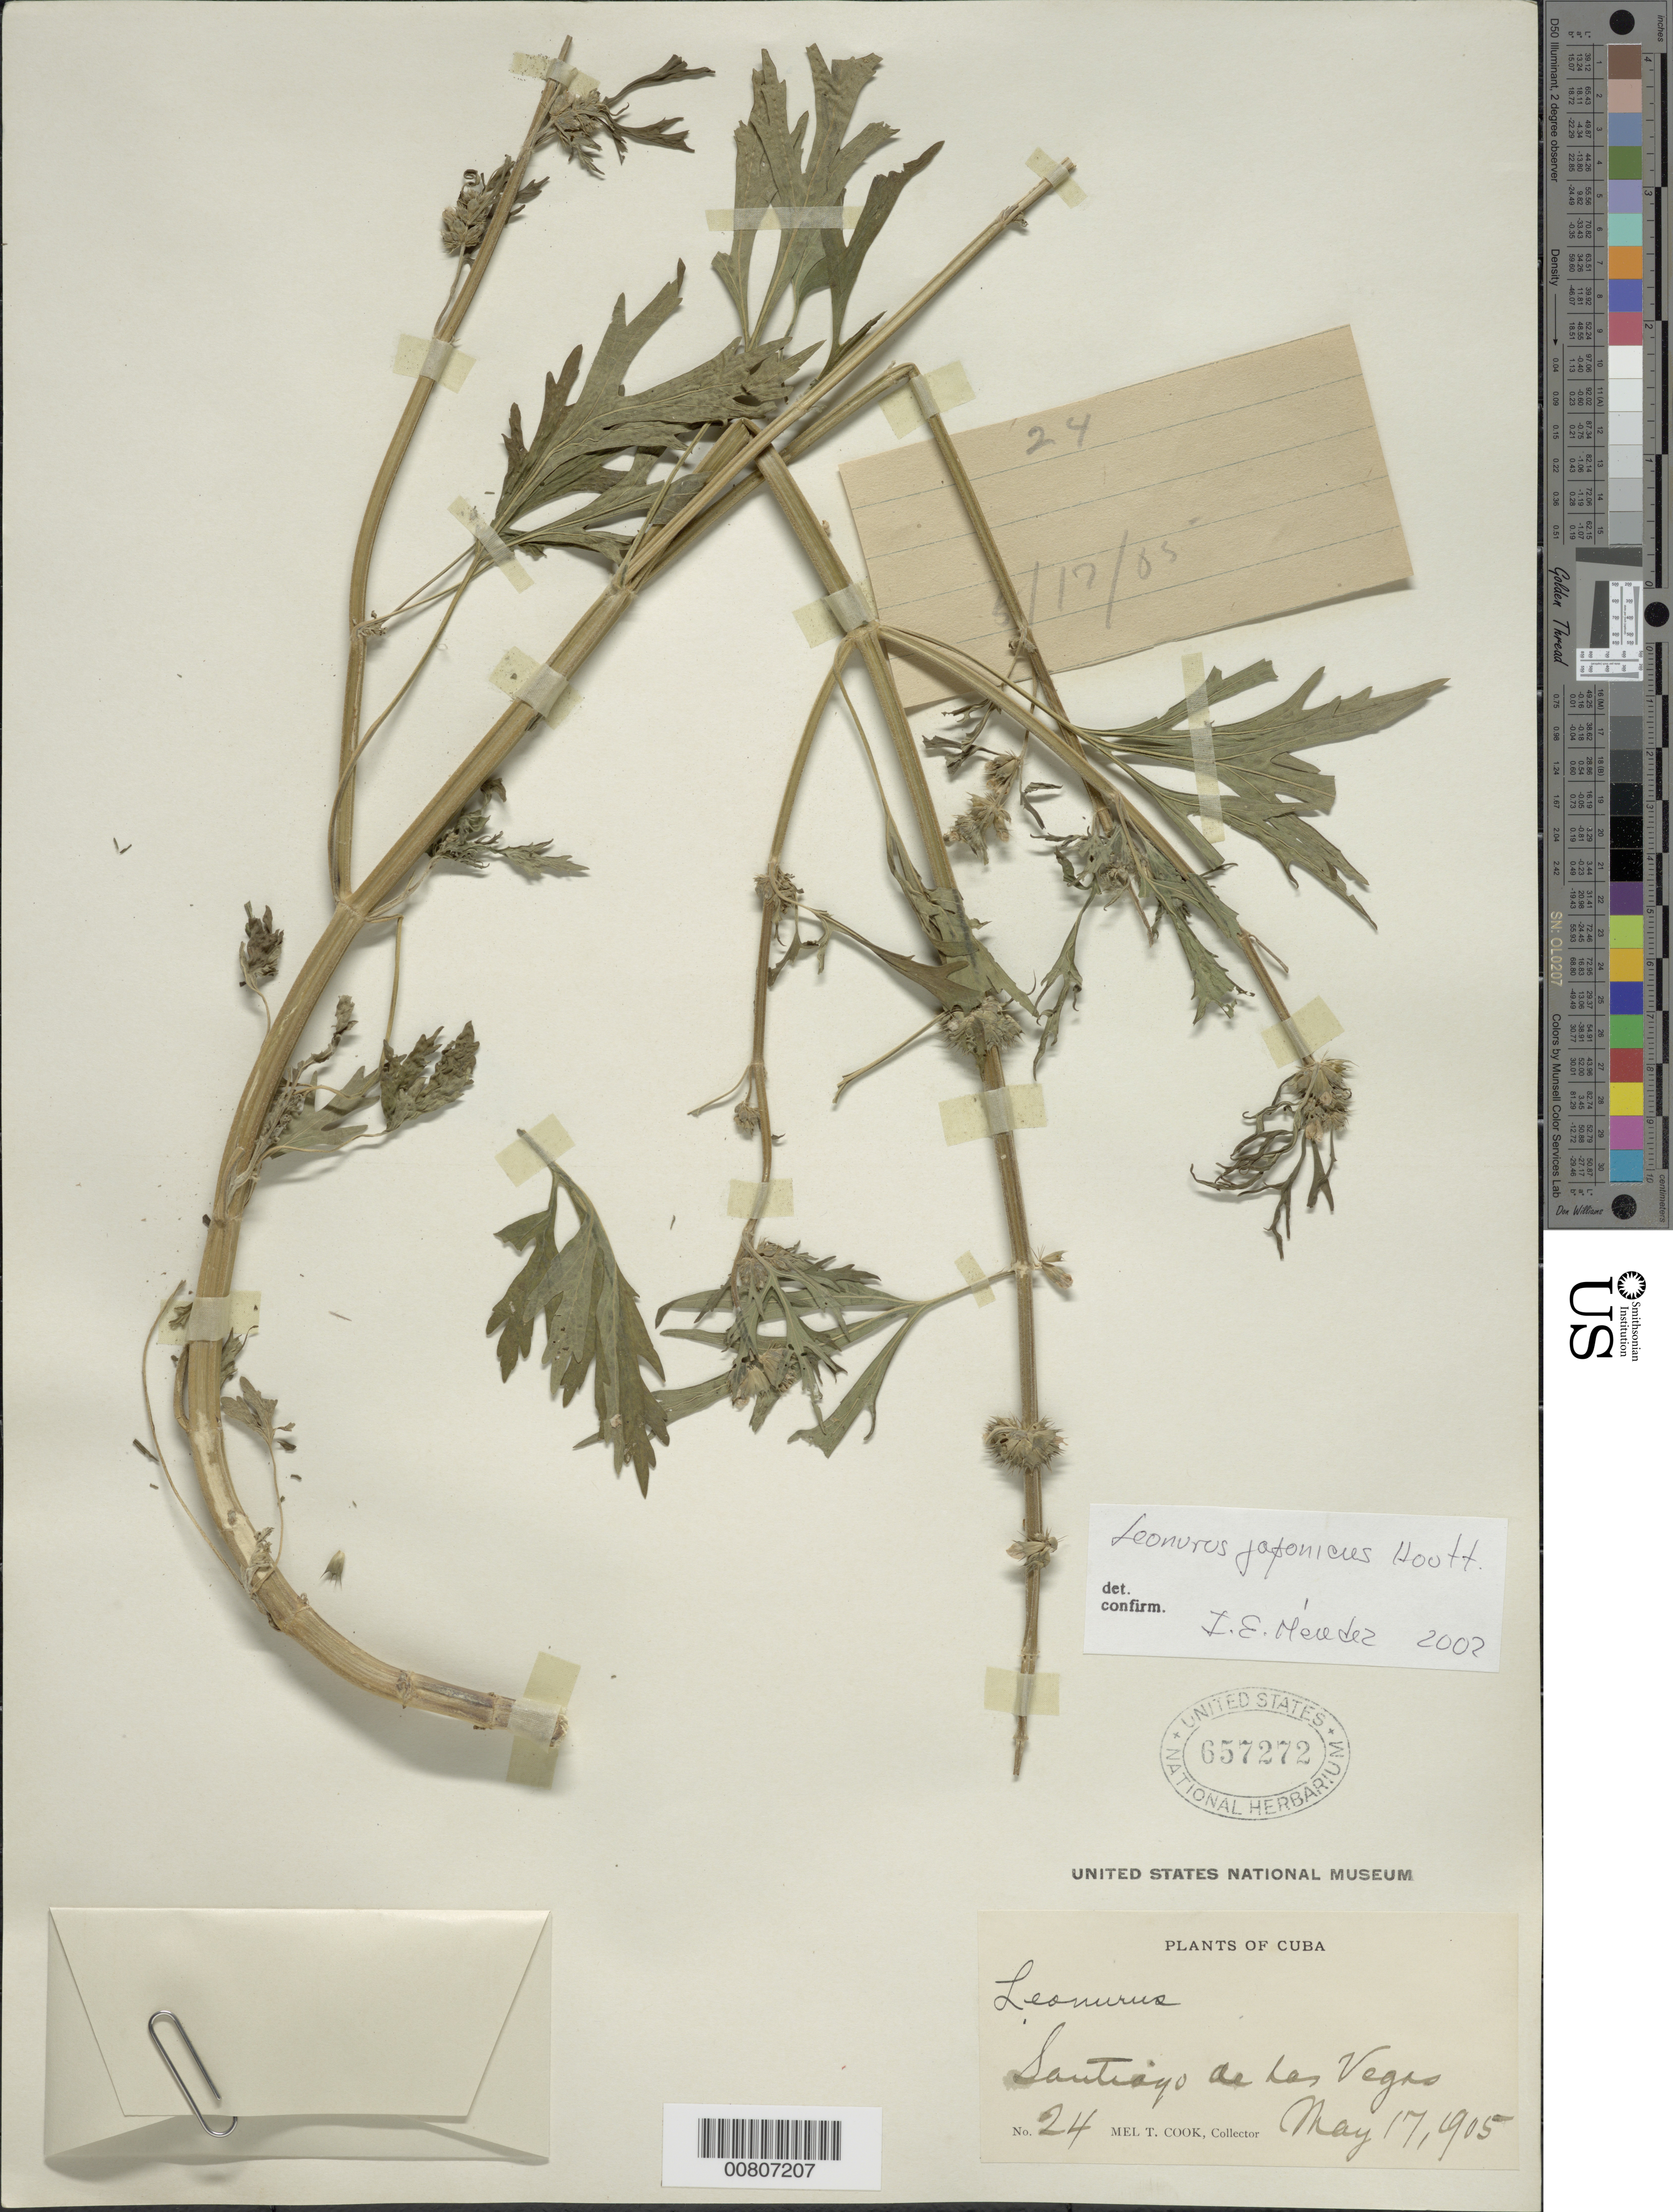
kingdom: Plantae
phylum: Tracheophyta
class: Magnoliopsida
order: Lamiales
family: Lamiaceae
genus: Leonurus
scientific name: Leonurus japonicus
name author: Houtt.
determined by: Méndez, Isidro E., (HIPC)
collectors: M. T. Cook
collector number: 24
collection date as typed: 17 May 1905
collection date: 1905-05-17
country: Cuba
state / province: La Habana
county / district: Municipio Boyeros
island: Cuba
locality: Santiago de Las Vegas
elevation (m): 97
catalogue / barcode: US 657272